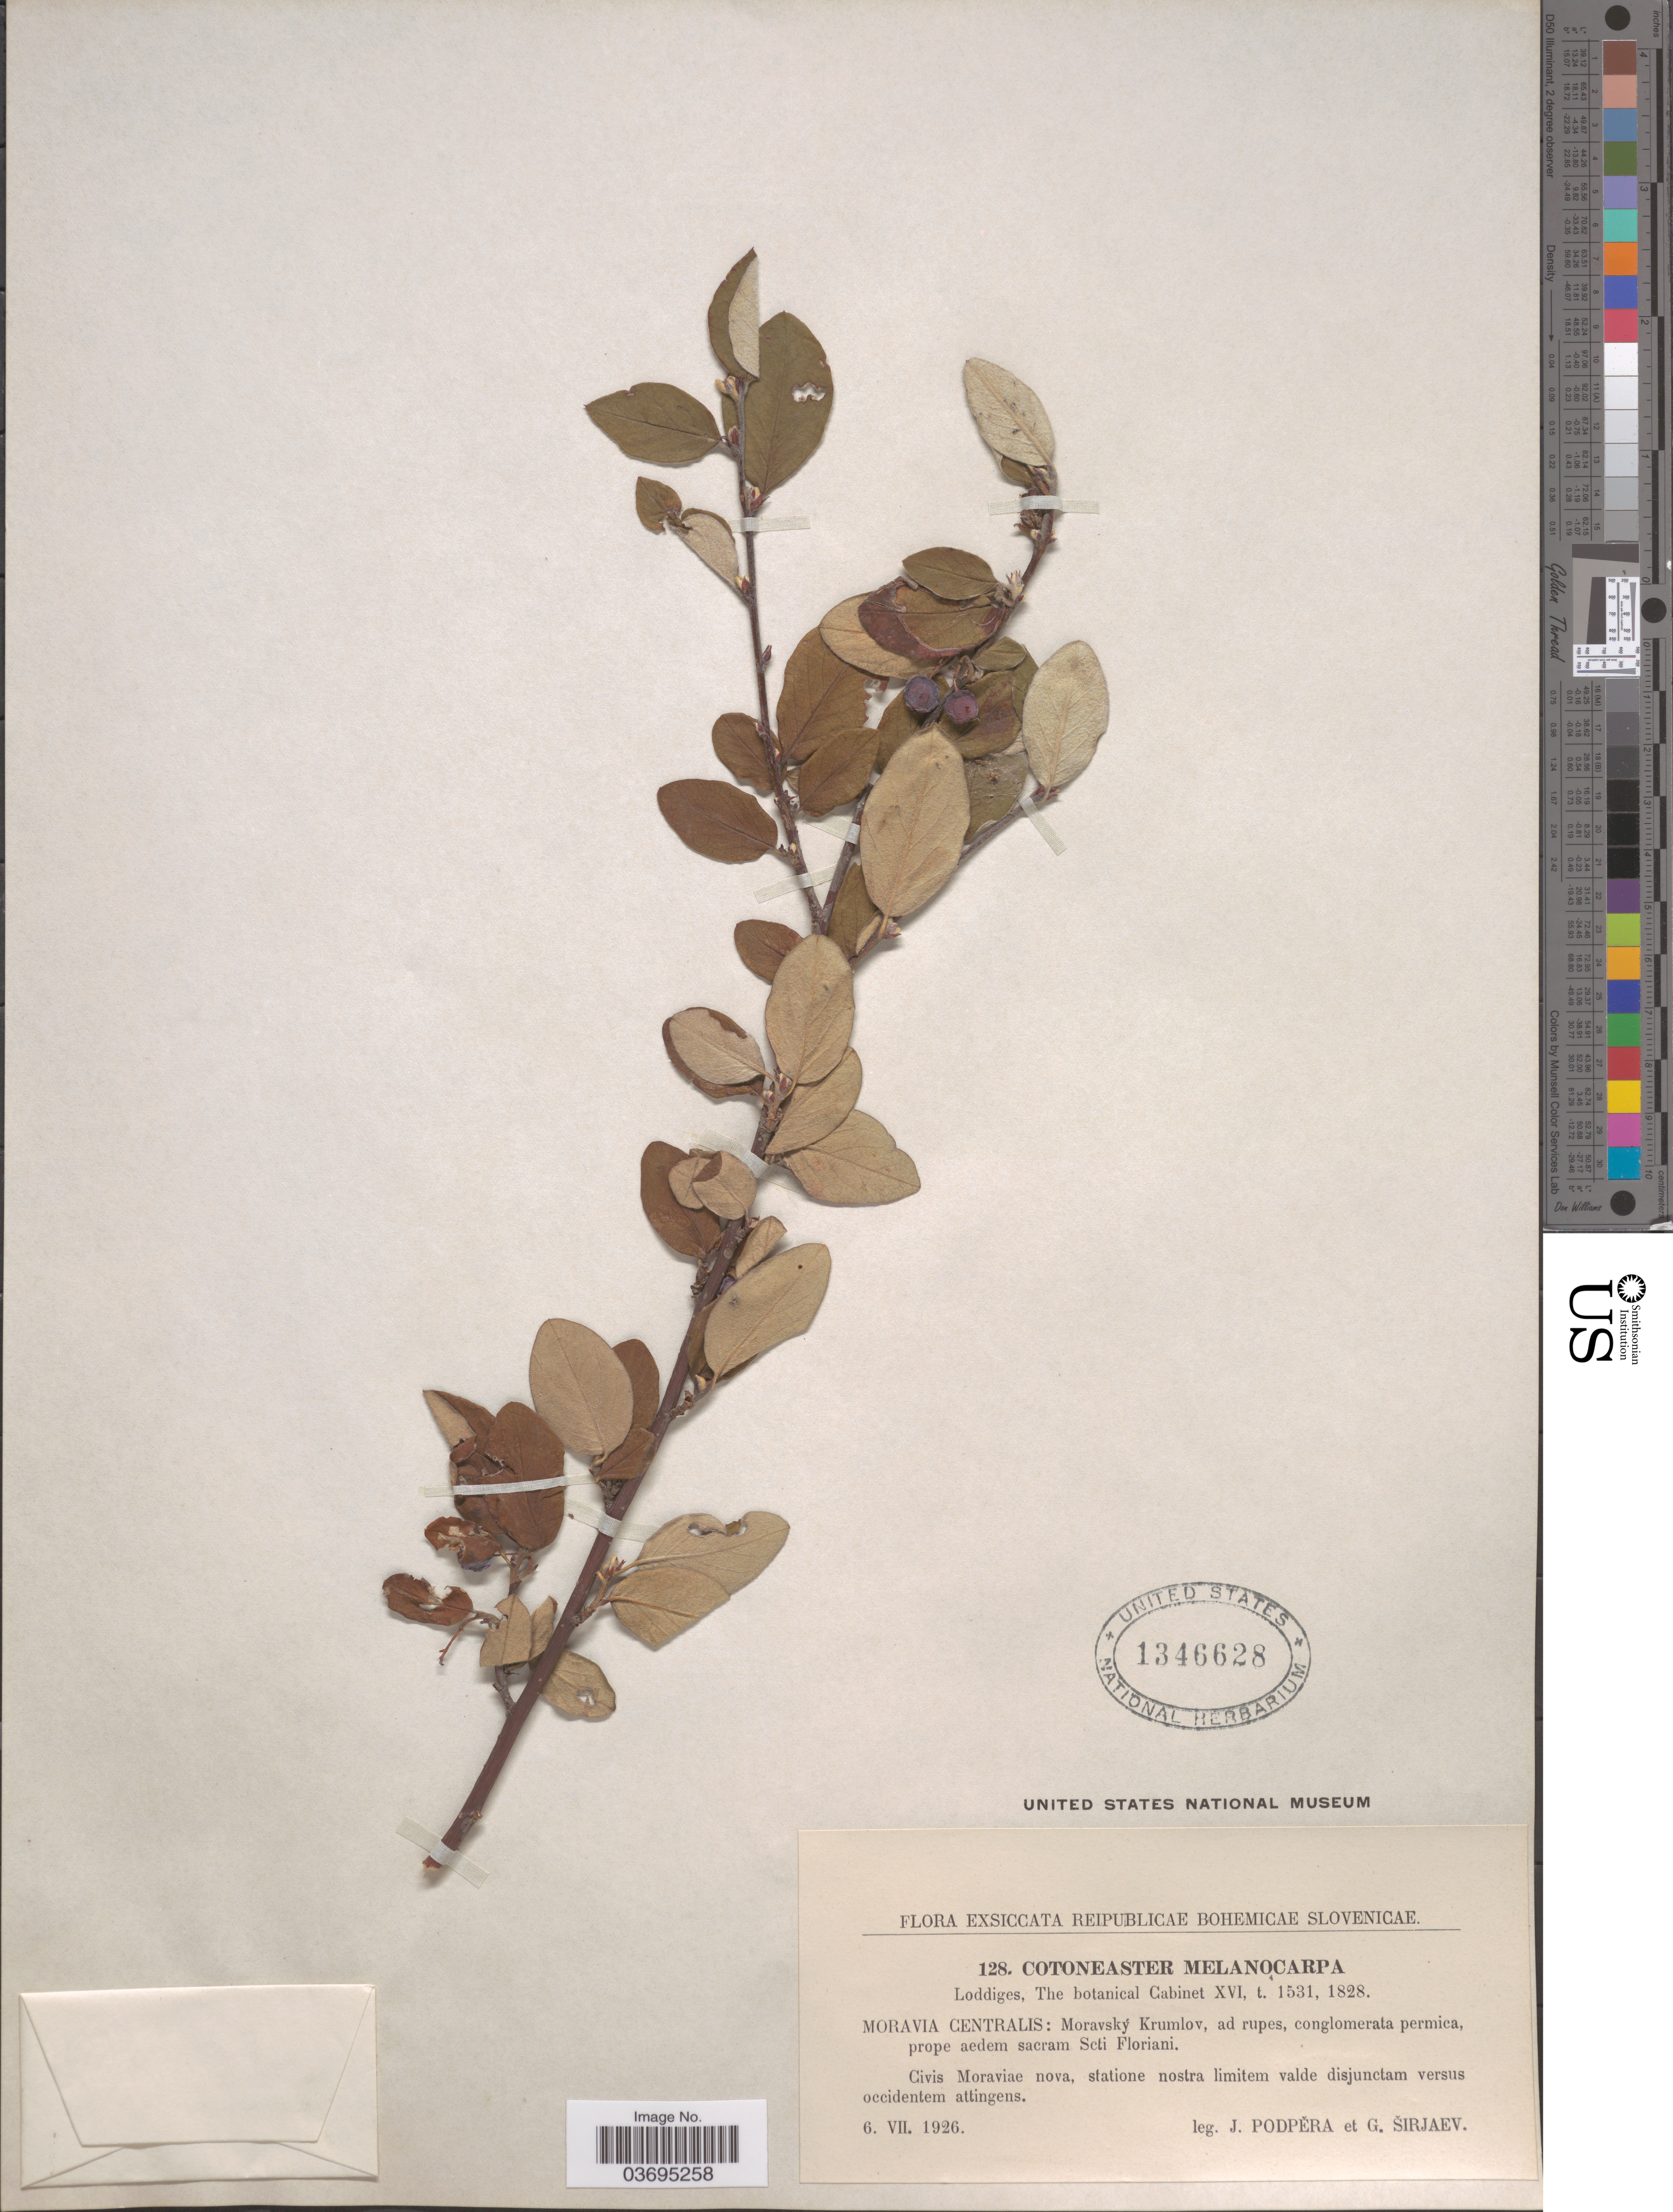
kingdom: Plantae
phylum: Tracheophyta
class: Magnoliopsida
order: Rosales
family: Rosaceae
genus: Cotoneaster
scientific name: Cotoneaster melanocarpus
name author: Conrad L. Loddiges, G. Loddiges & W. Loddiges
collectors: J. Podpera & G. Sirjaev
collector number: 128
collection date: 1926-07-06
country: Czechia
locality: Reipublicae Bohemicae Slovenicae. Moravia Centralis: Moravský Krumlov, ad rupes, prope aedem sacram Scti Floriani. Civis Moraviae nova.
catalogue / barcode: US 1346628